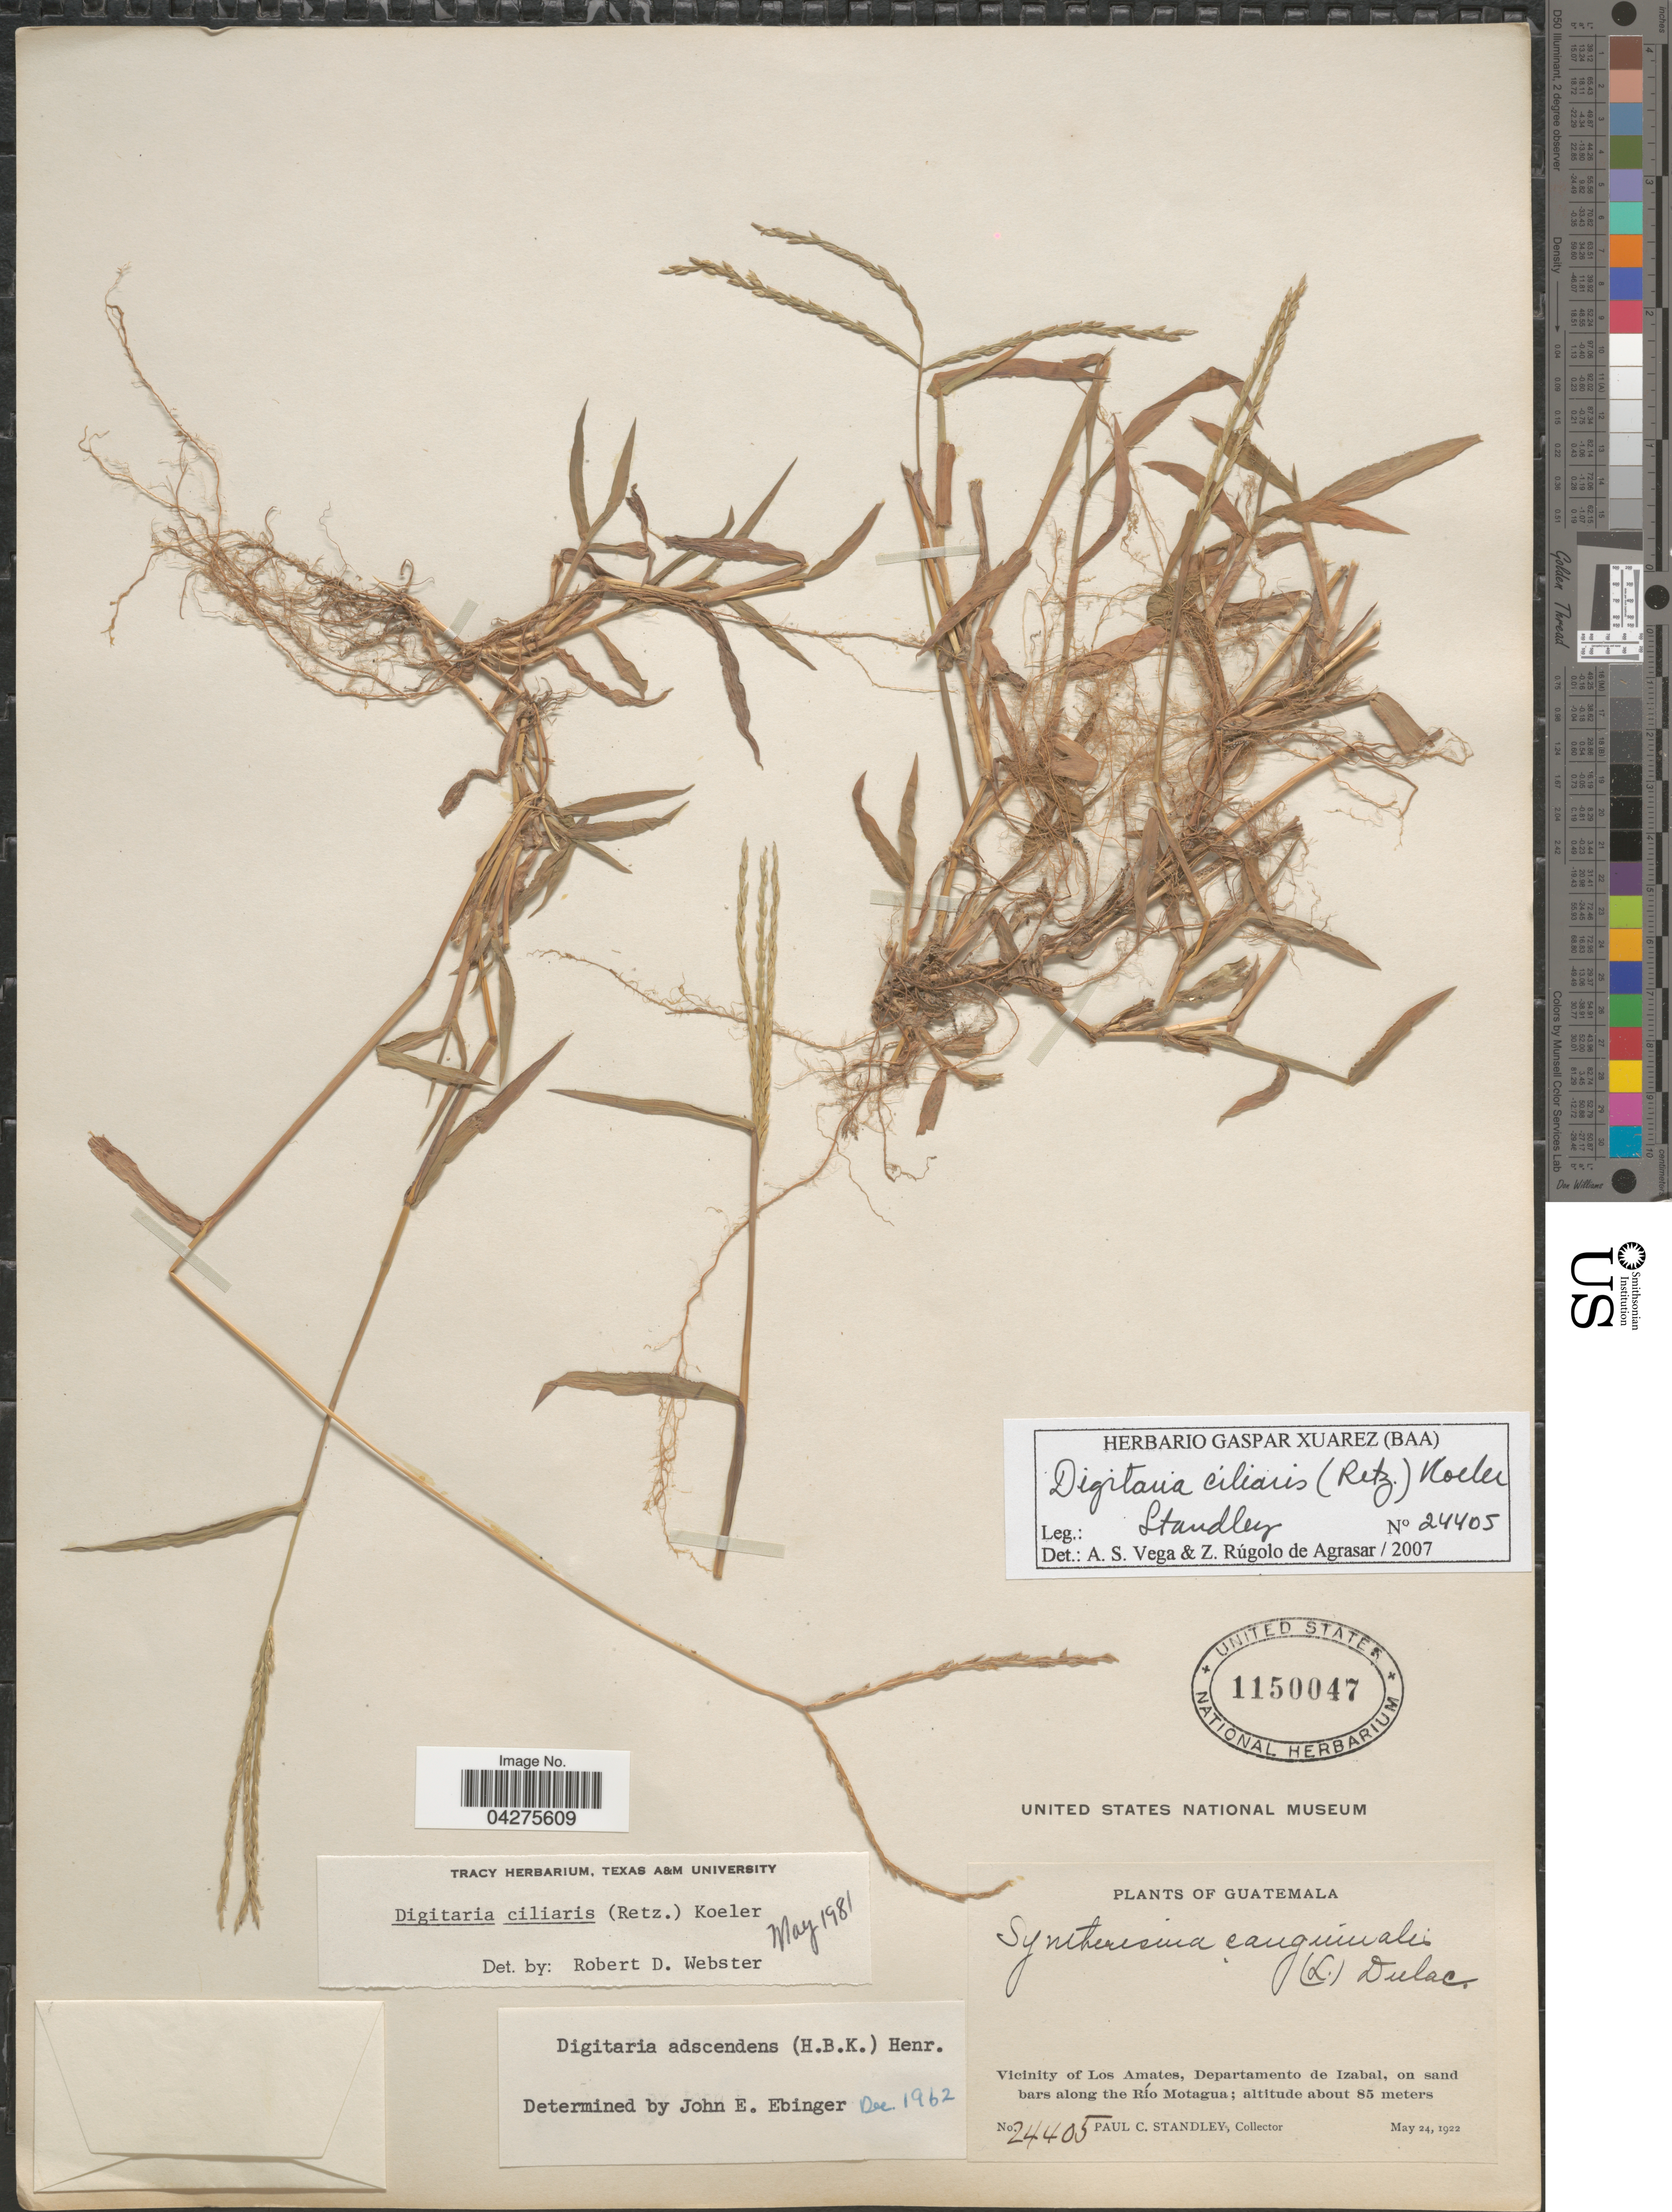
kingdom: Plantae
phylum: Tracheophyta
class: Liliopsida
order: Poales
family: Poaceae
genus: Digitaria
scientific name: Digitaria ciliaris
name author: (Retz.) Koeler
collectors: P. C. Standley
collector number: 24405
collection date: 1922-05-24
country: Guatemala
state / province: Izabal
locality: Vicinity of Los Amates, Departamento de Izabal, on sand bars along the Río Motagua.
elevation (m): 85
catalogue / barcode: US 1150047